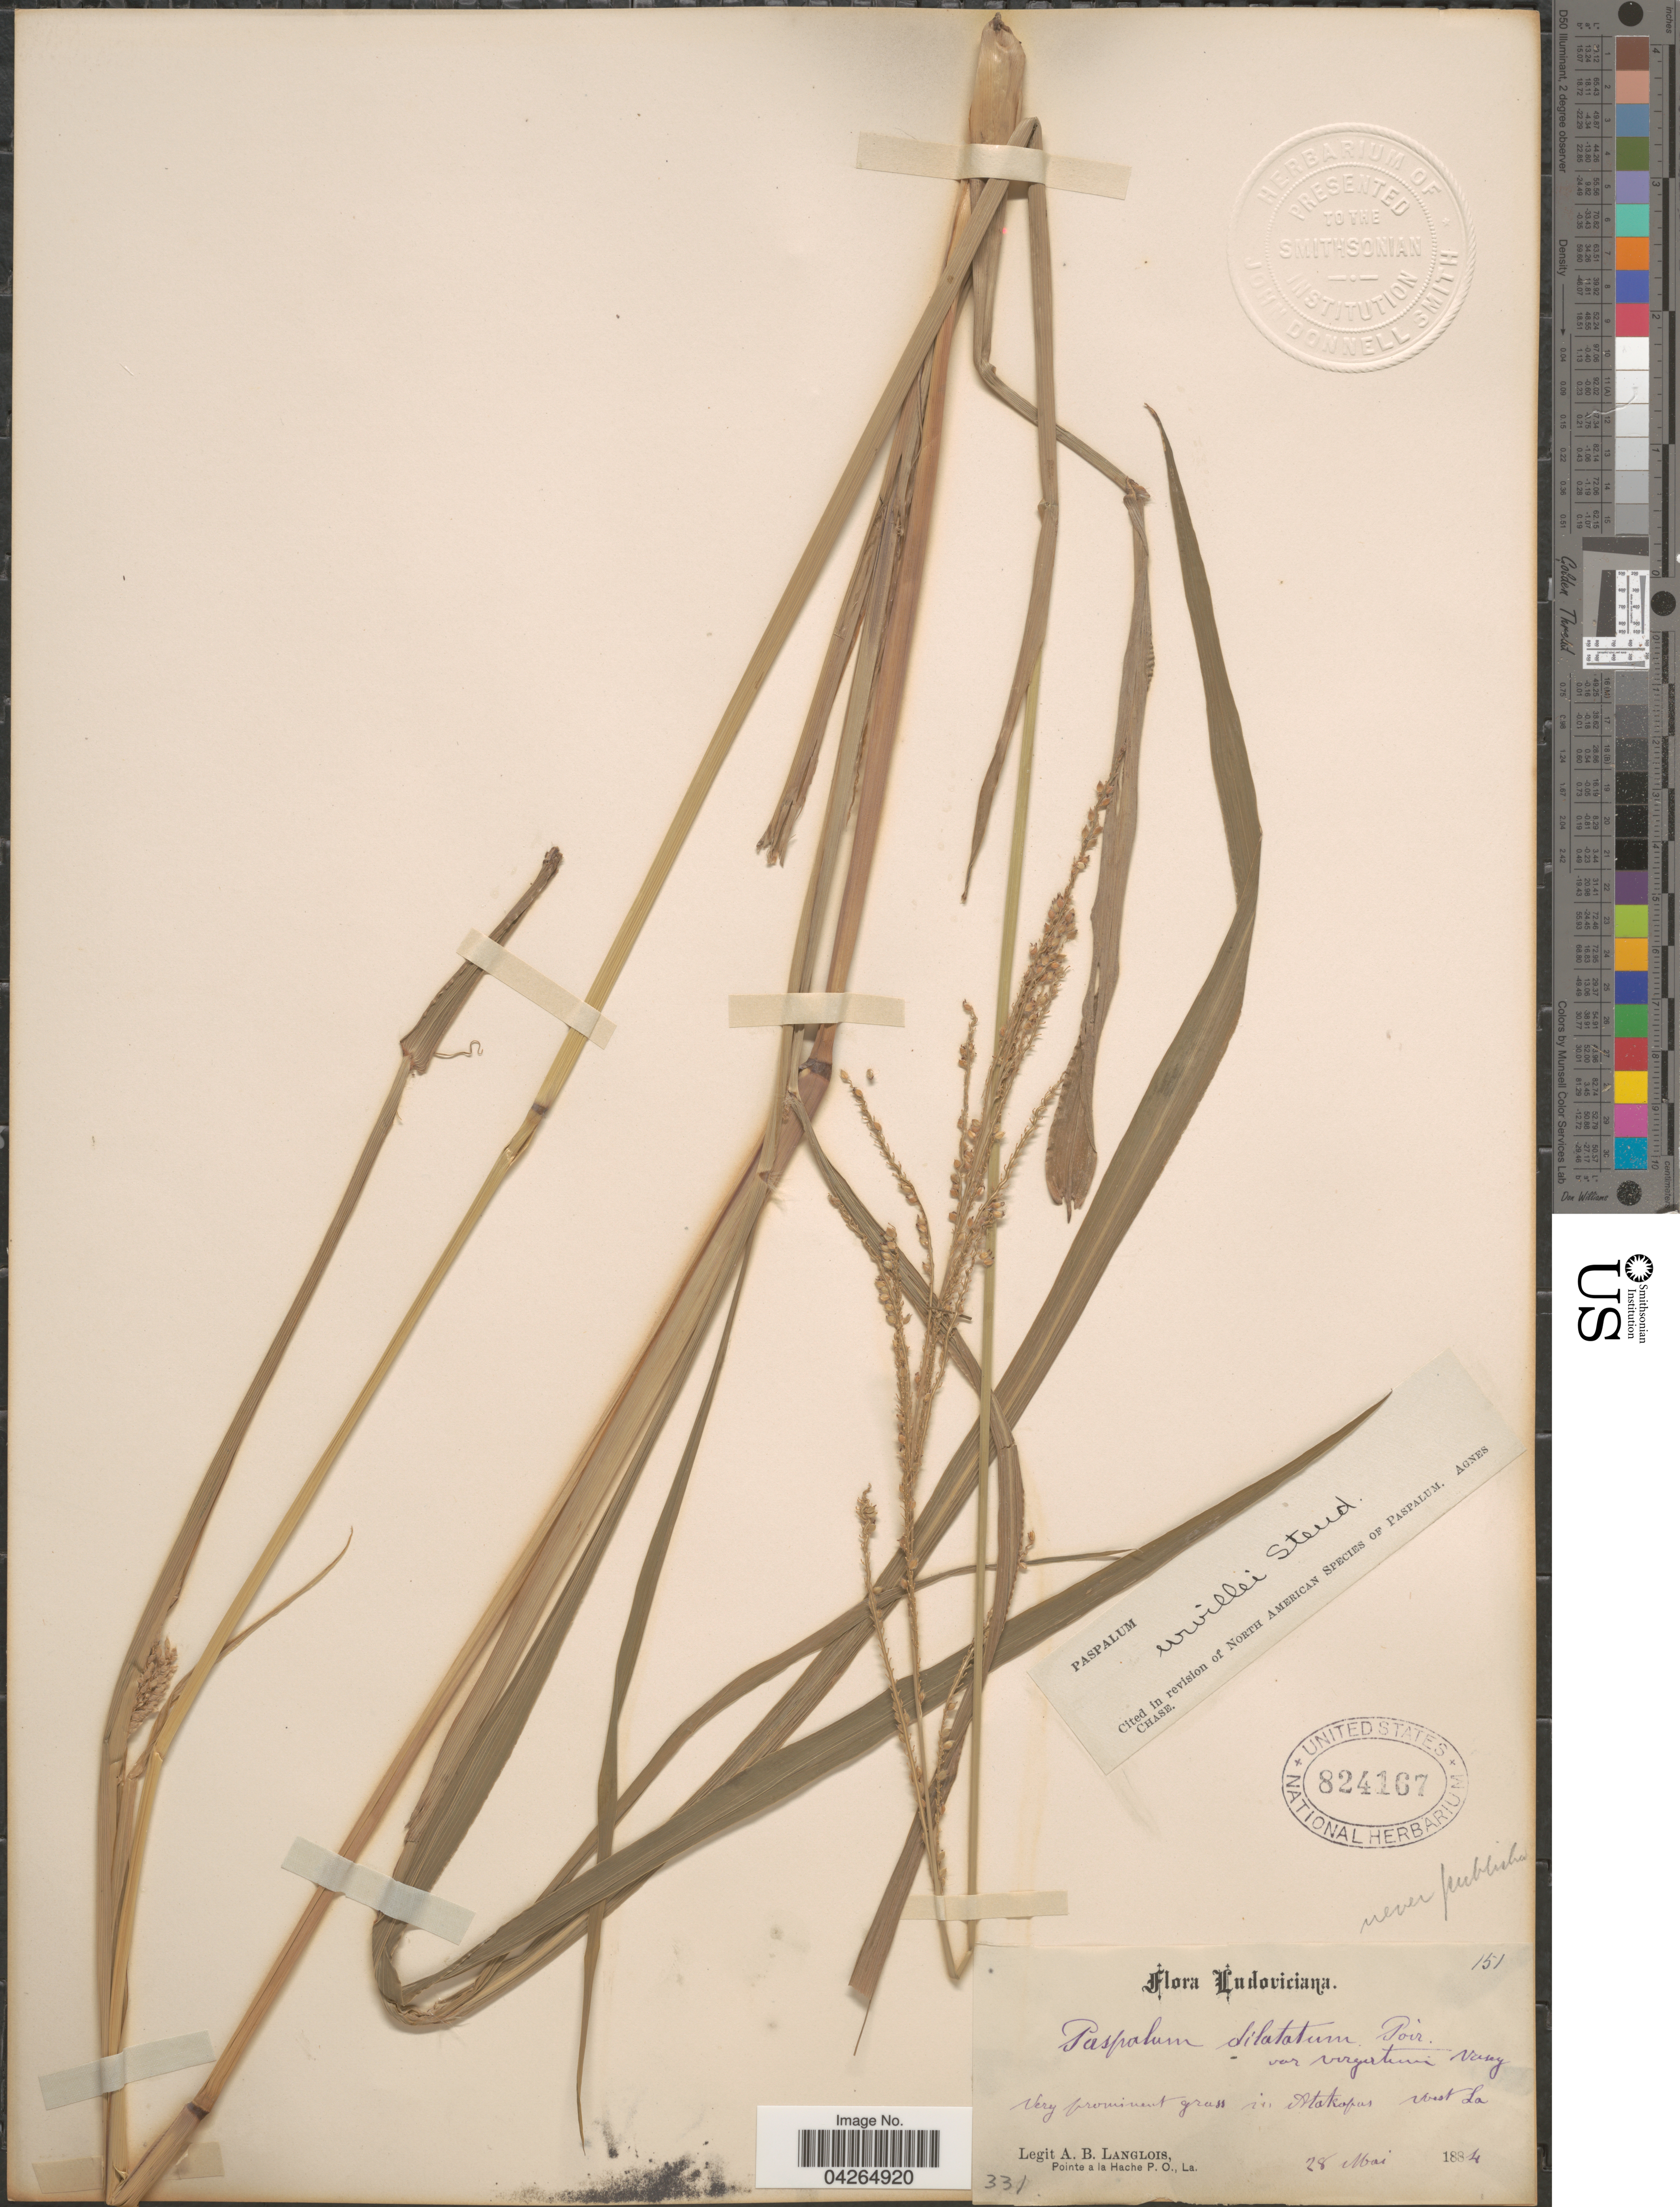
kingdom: Plantae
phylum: Tracheophyta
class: Liliopsida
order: Poales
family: Poaceae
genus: Paspalum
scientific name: Paspalum urvillei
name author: Steud.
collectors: A. Langlois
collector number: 331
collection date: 1884-05-28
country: United States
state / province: Louisiana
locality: Ludoviciana. Very prominent grass in Atakopus. West La.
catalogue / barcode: US 824167